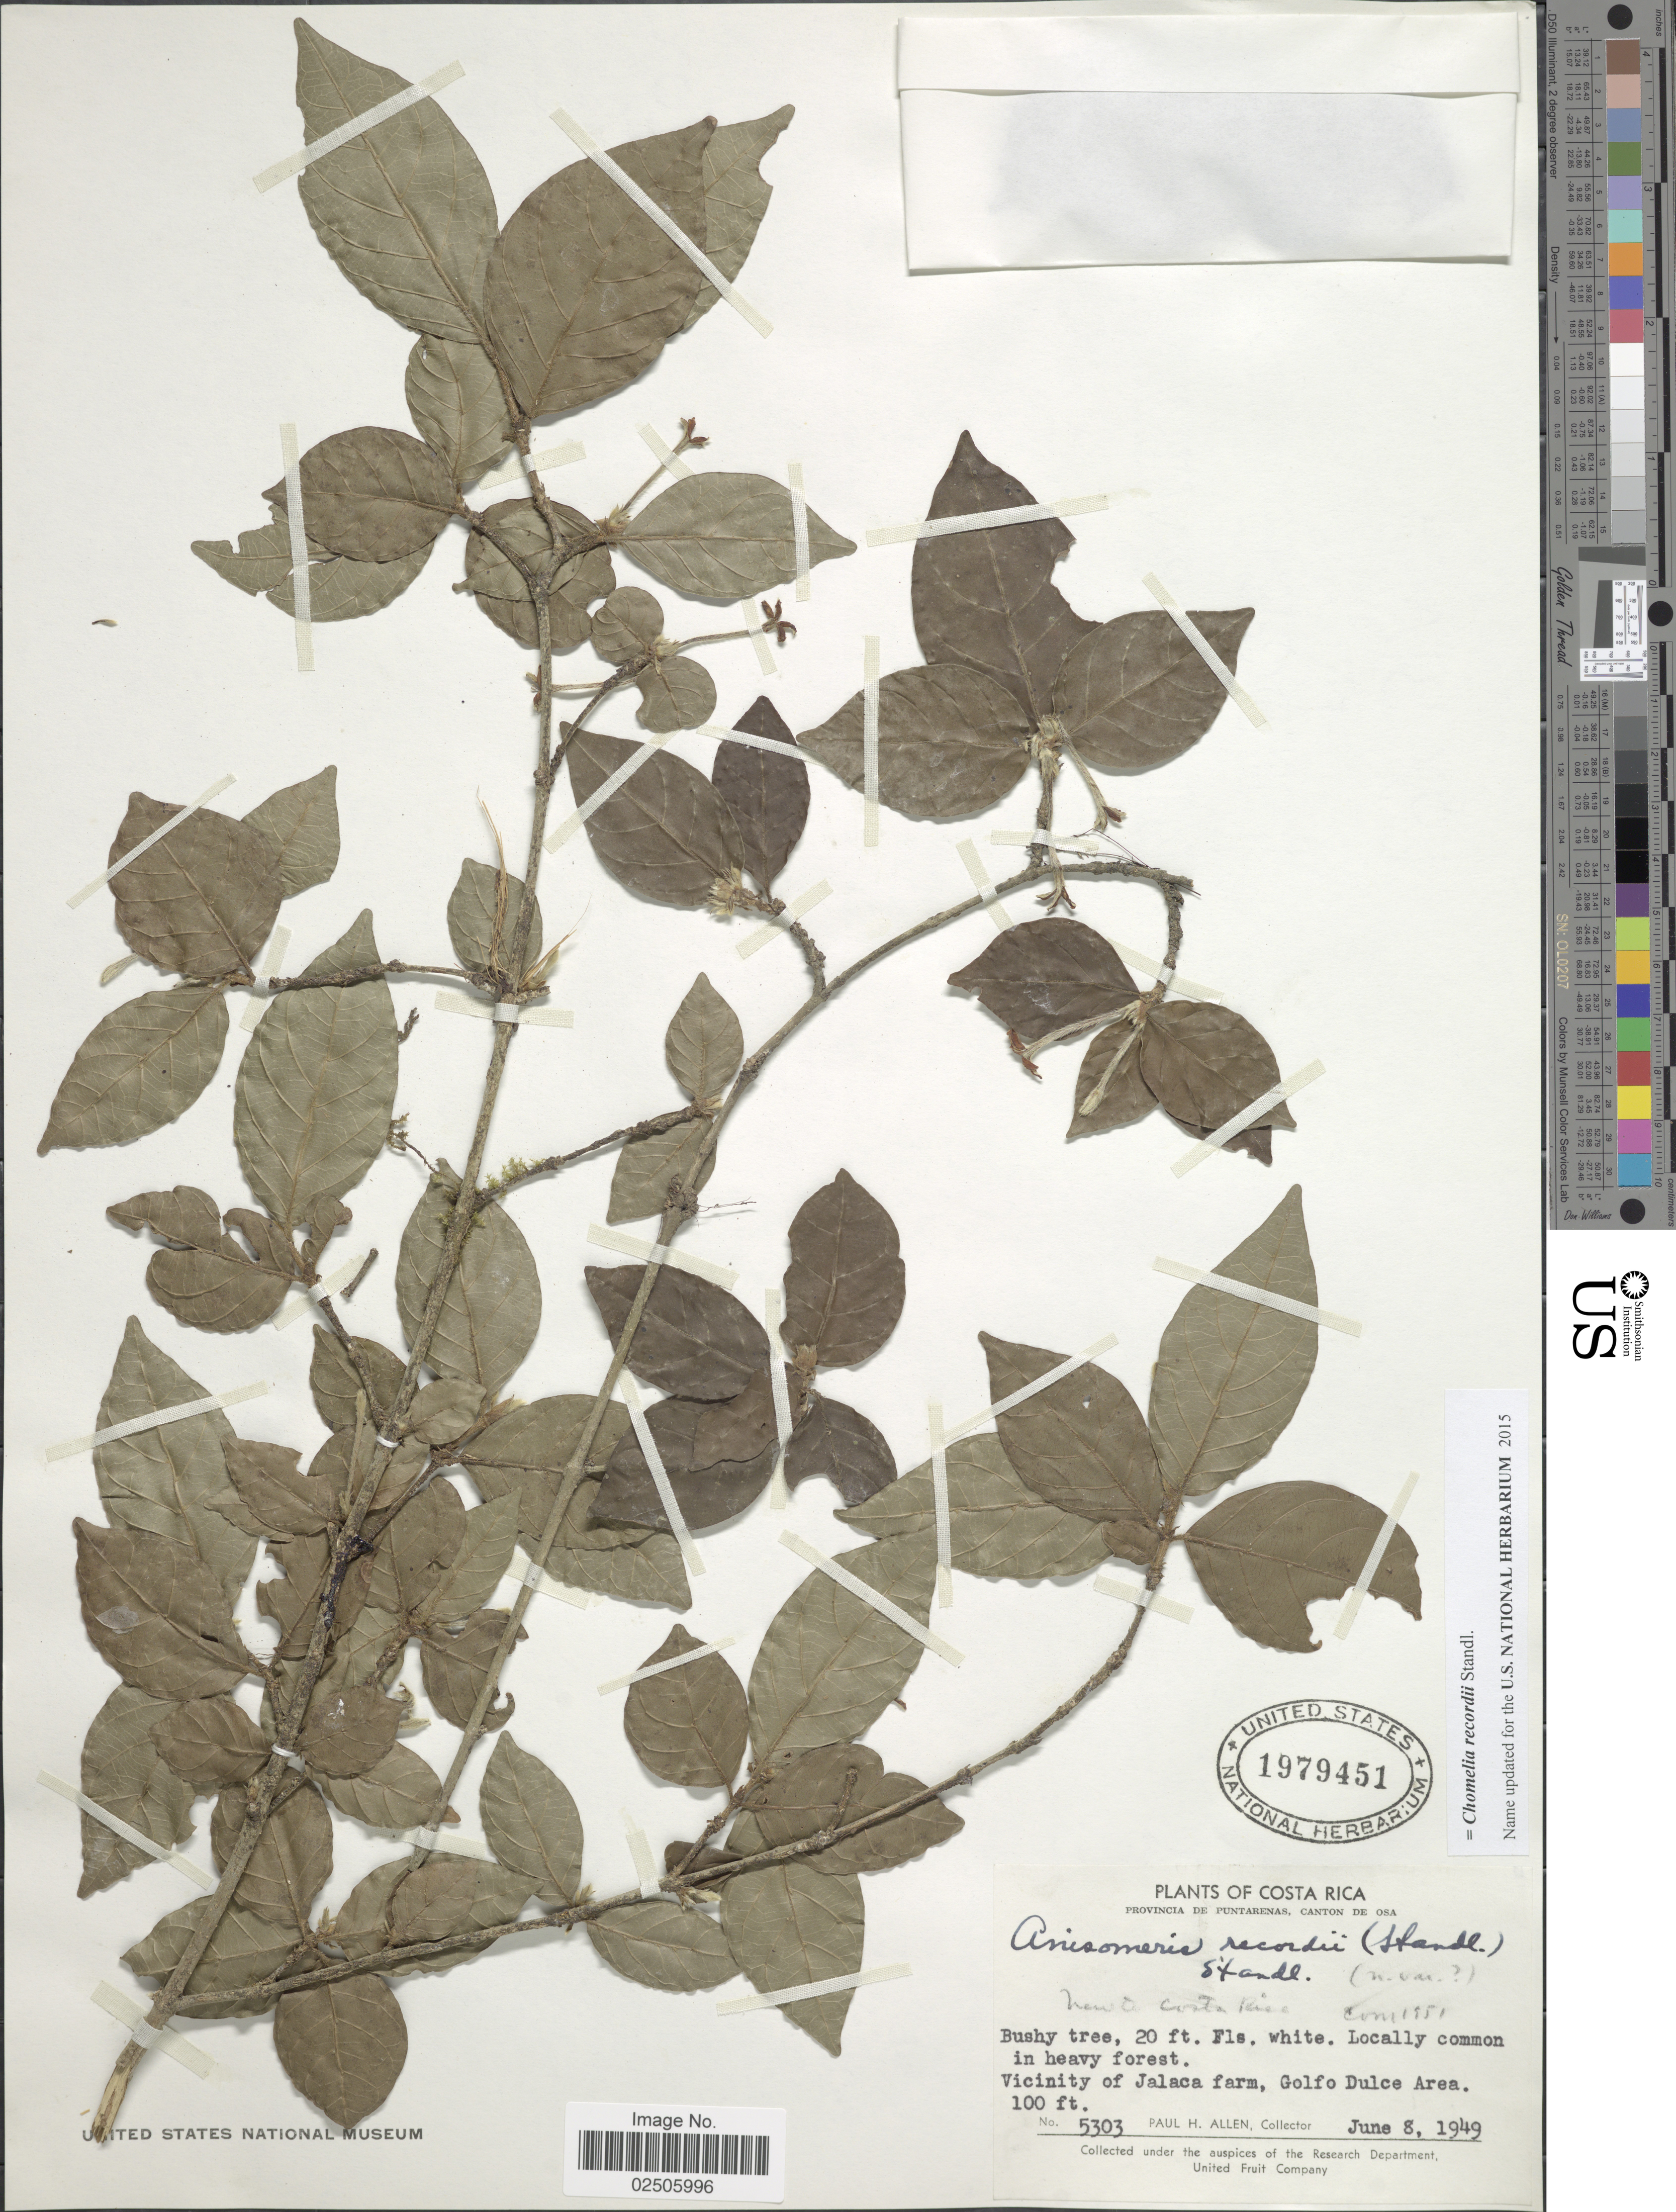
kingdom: Plantae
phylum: Tracheophyta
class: Magnoliopsida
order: Gentianales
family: Rubiaceae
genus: Chomelia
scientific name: Chomelia recordii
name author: Standl.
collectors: P. H. Allen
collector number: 5303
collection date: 1949-06-08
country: Costa Rica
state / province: Puntarenas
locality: Canton de Osa, Vicinity of Jalaca farm, Golfo Dulce Area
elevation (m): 30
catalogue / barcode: US 1979451